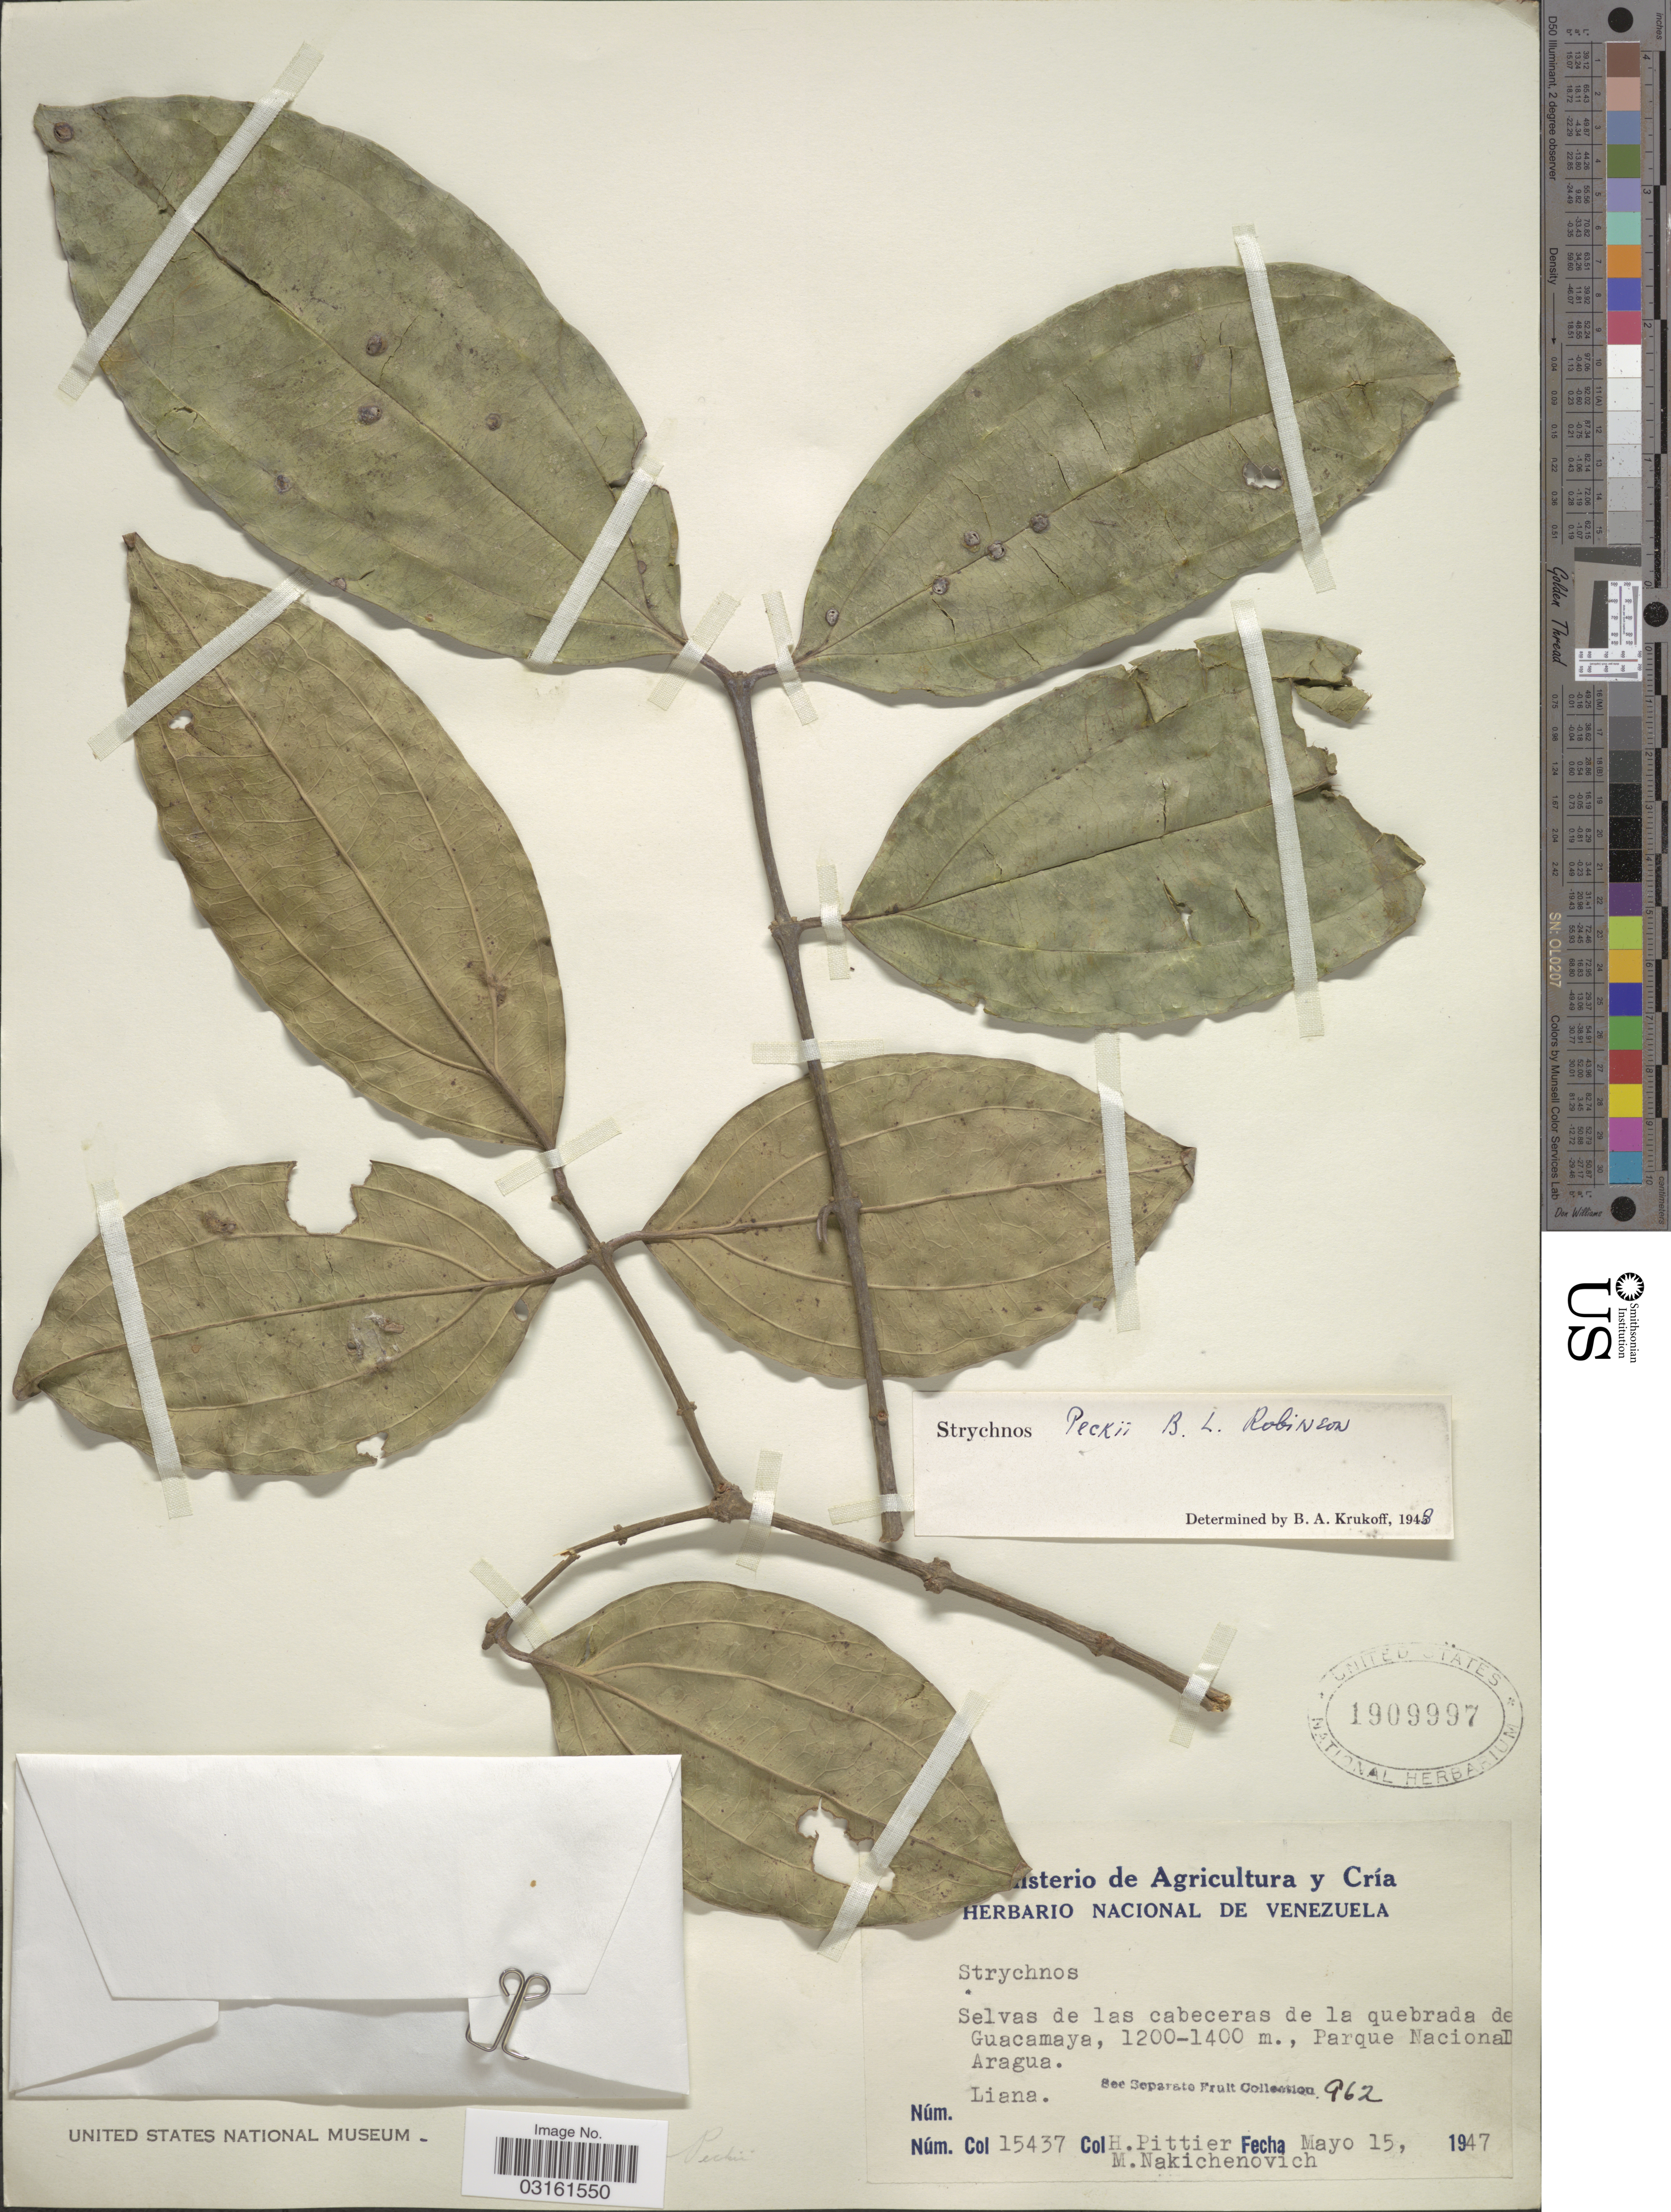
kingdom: Plantae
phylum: Tracheophyta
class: Magnoliopsida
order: Gentianales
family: Loganiaceae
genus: Strychnos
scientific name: Strychnos peckii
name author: B.L. Rob.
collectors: H. F. Pittier & M. Nakichenovich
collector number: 15437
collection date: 1947-05-15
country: Venezuela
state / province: Aragua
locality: Selvas de las cabeceras de la quebrada de Guacamaya. Parque Nacional Aragua.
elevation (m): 1200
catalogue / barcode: US 1909997